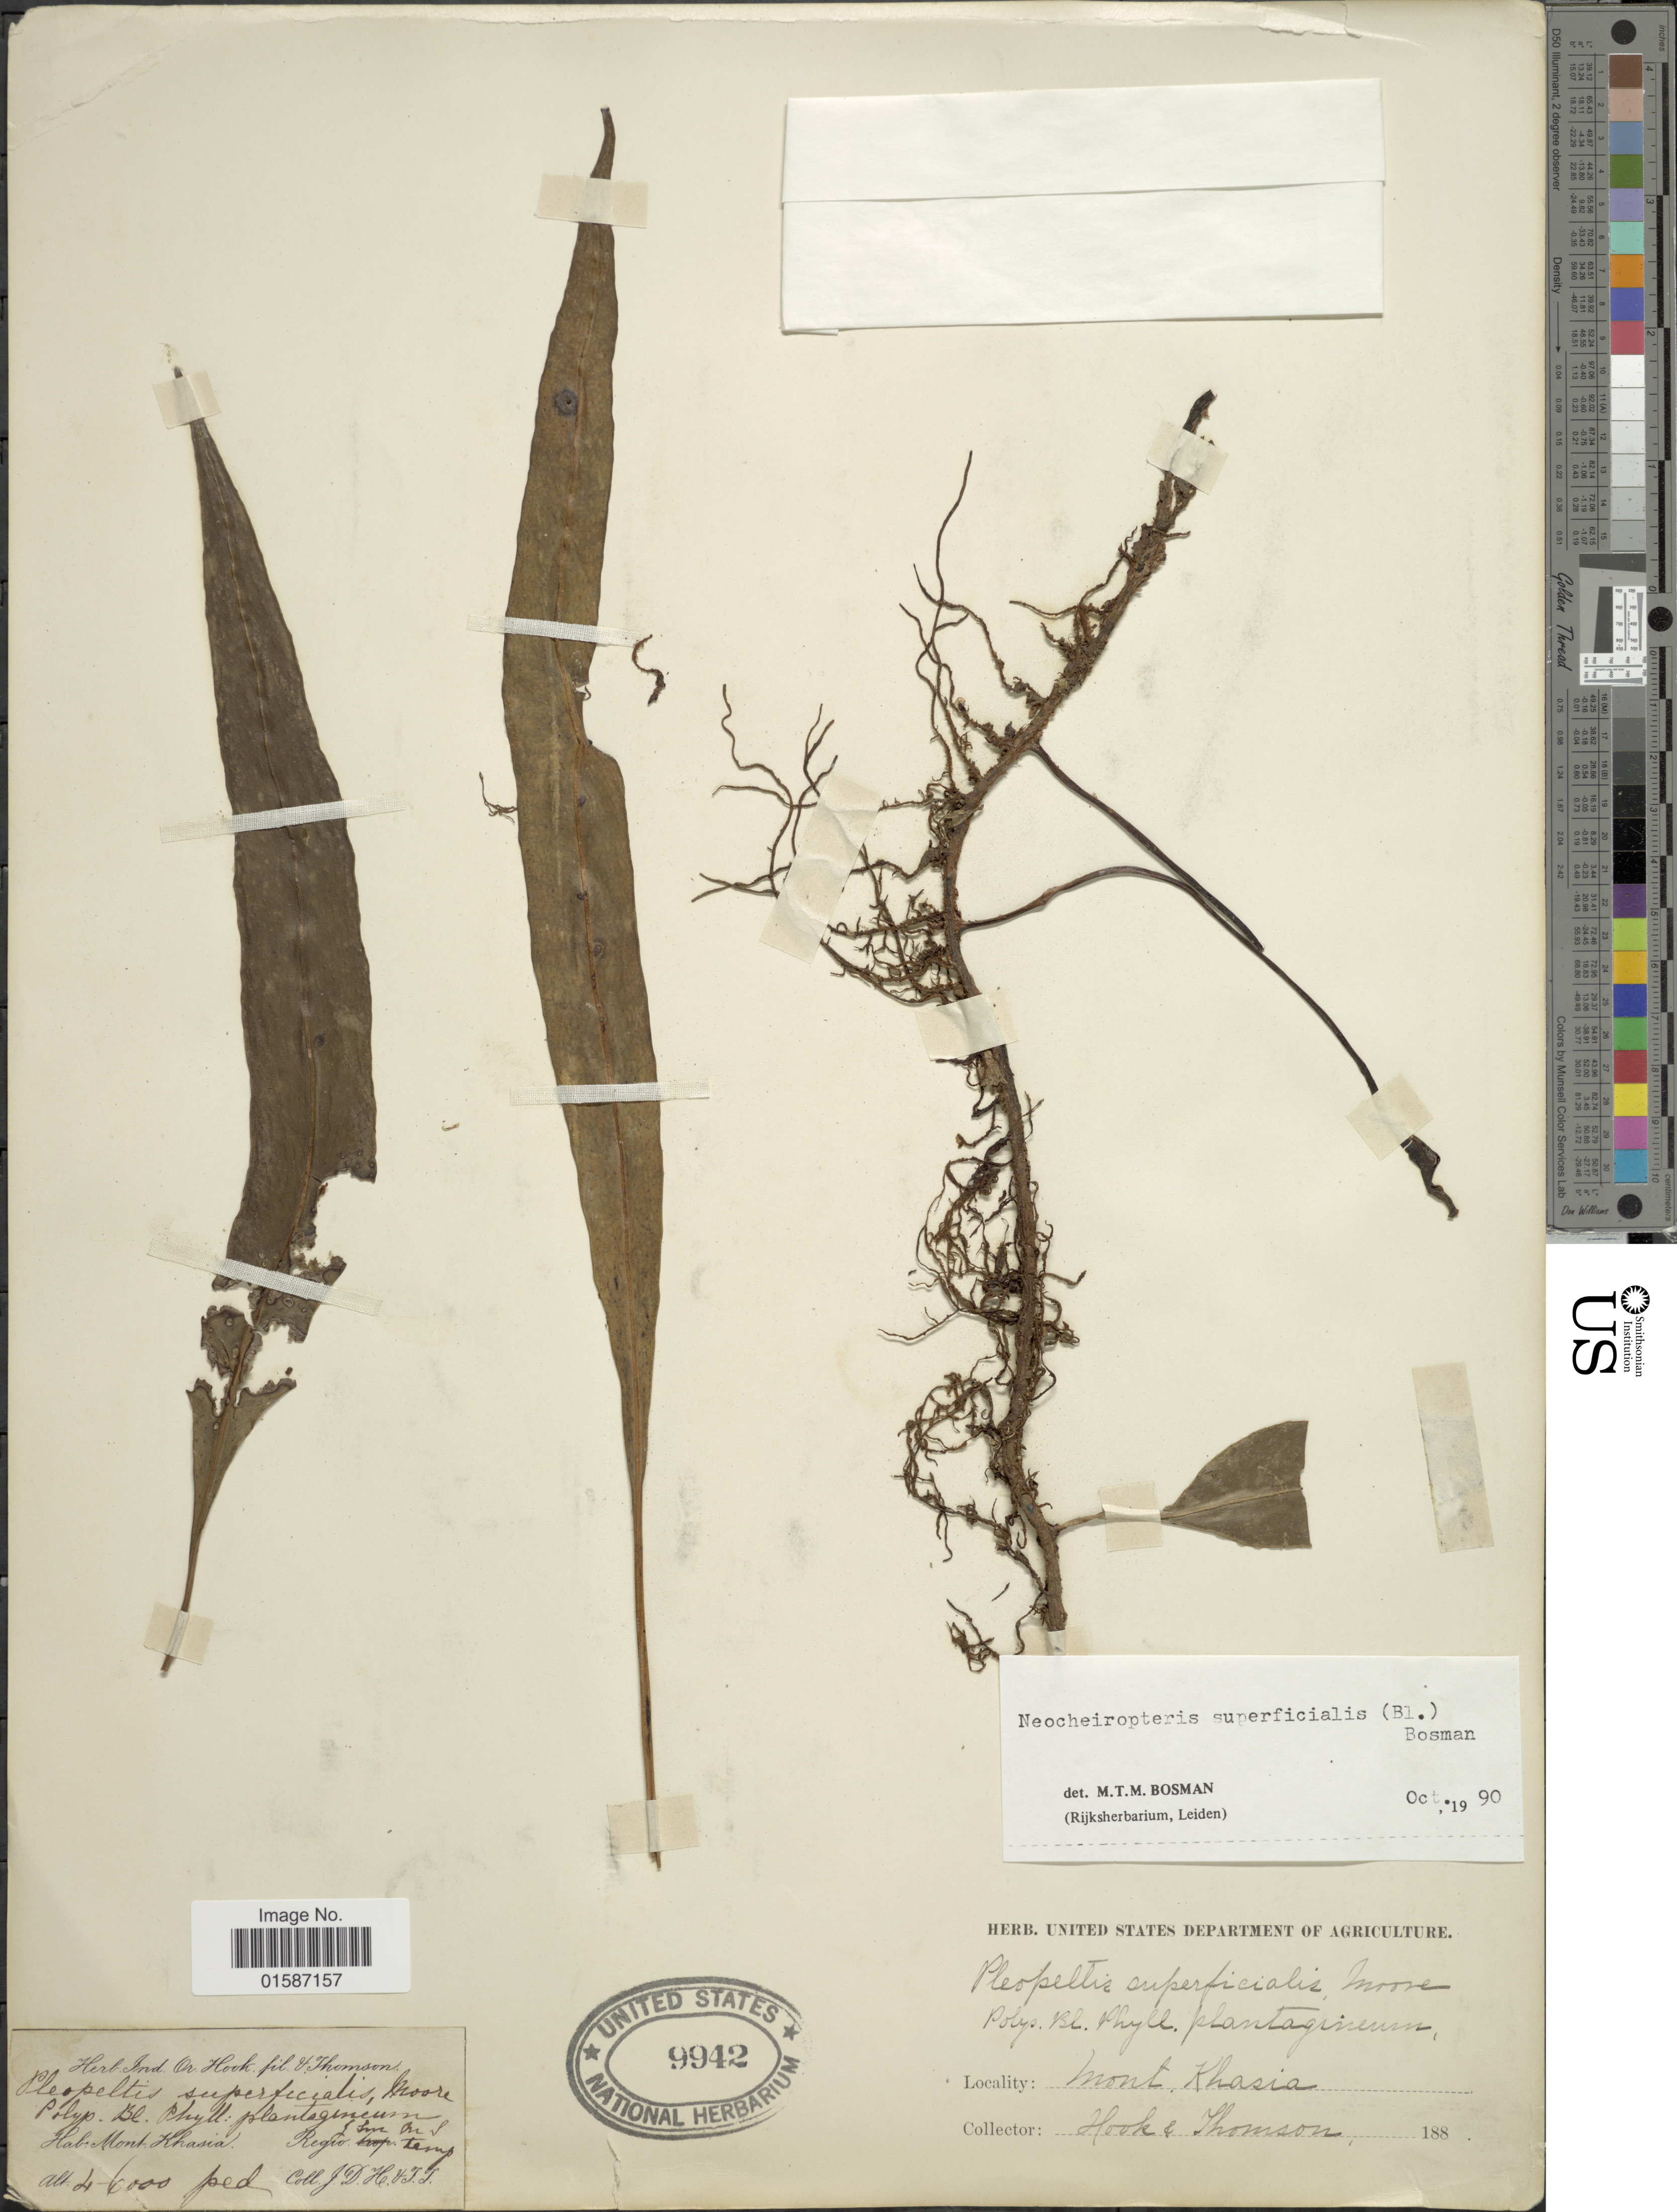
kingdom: Plantae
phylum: Tracheophyta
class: Polypodiopsida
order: Polypodiales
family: Polypodiaceae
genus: Lepidomicrosorium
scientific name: Lepidomicrosorium superficiale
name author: (Blume) Li S. Wang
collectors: J. D. Hooker & T. Thomson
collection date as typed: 18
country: India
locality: Mont Khasia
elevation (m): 1219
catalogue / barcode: US 9942